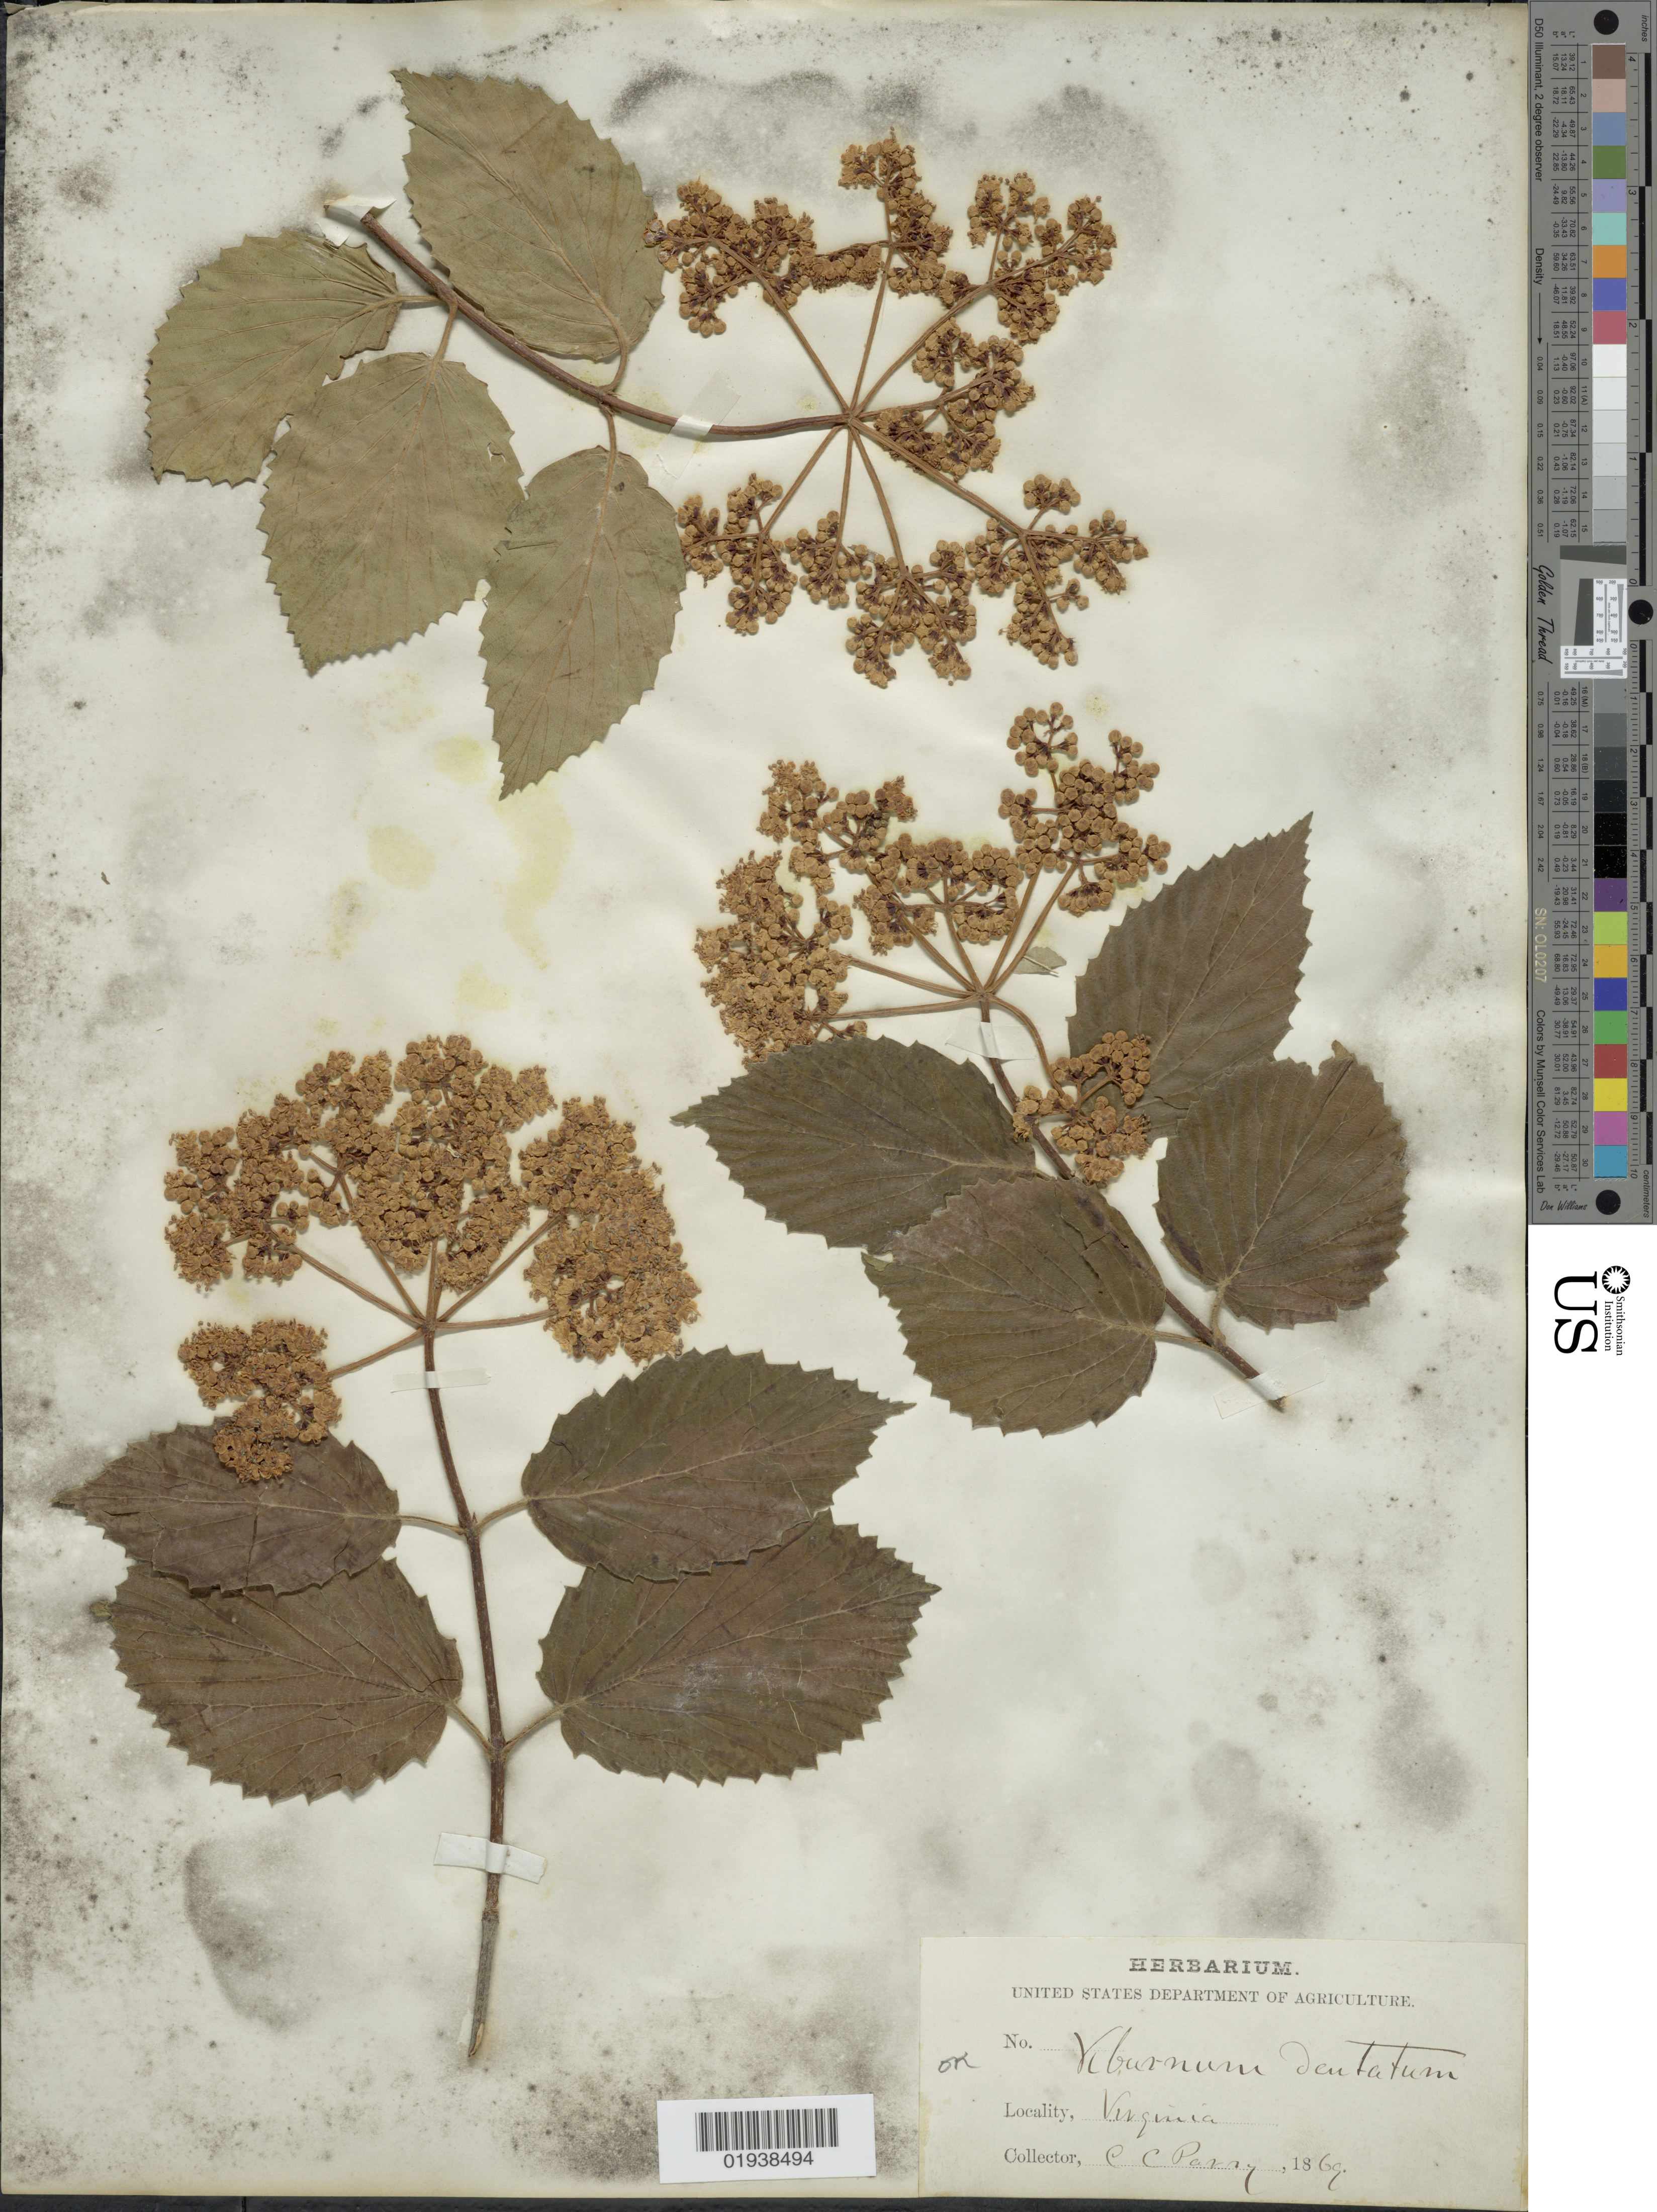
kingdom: Plantae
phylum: Tracheophyta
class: Magnoliopsida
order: Dipsacales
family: Viburnaceae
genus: Viburnum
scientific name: Viburnum dentatum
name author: L.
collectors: C. C. Parry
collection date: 1869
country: United States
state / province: Virginia